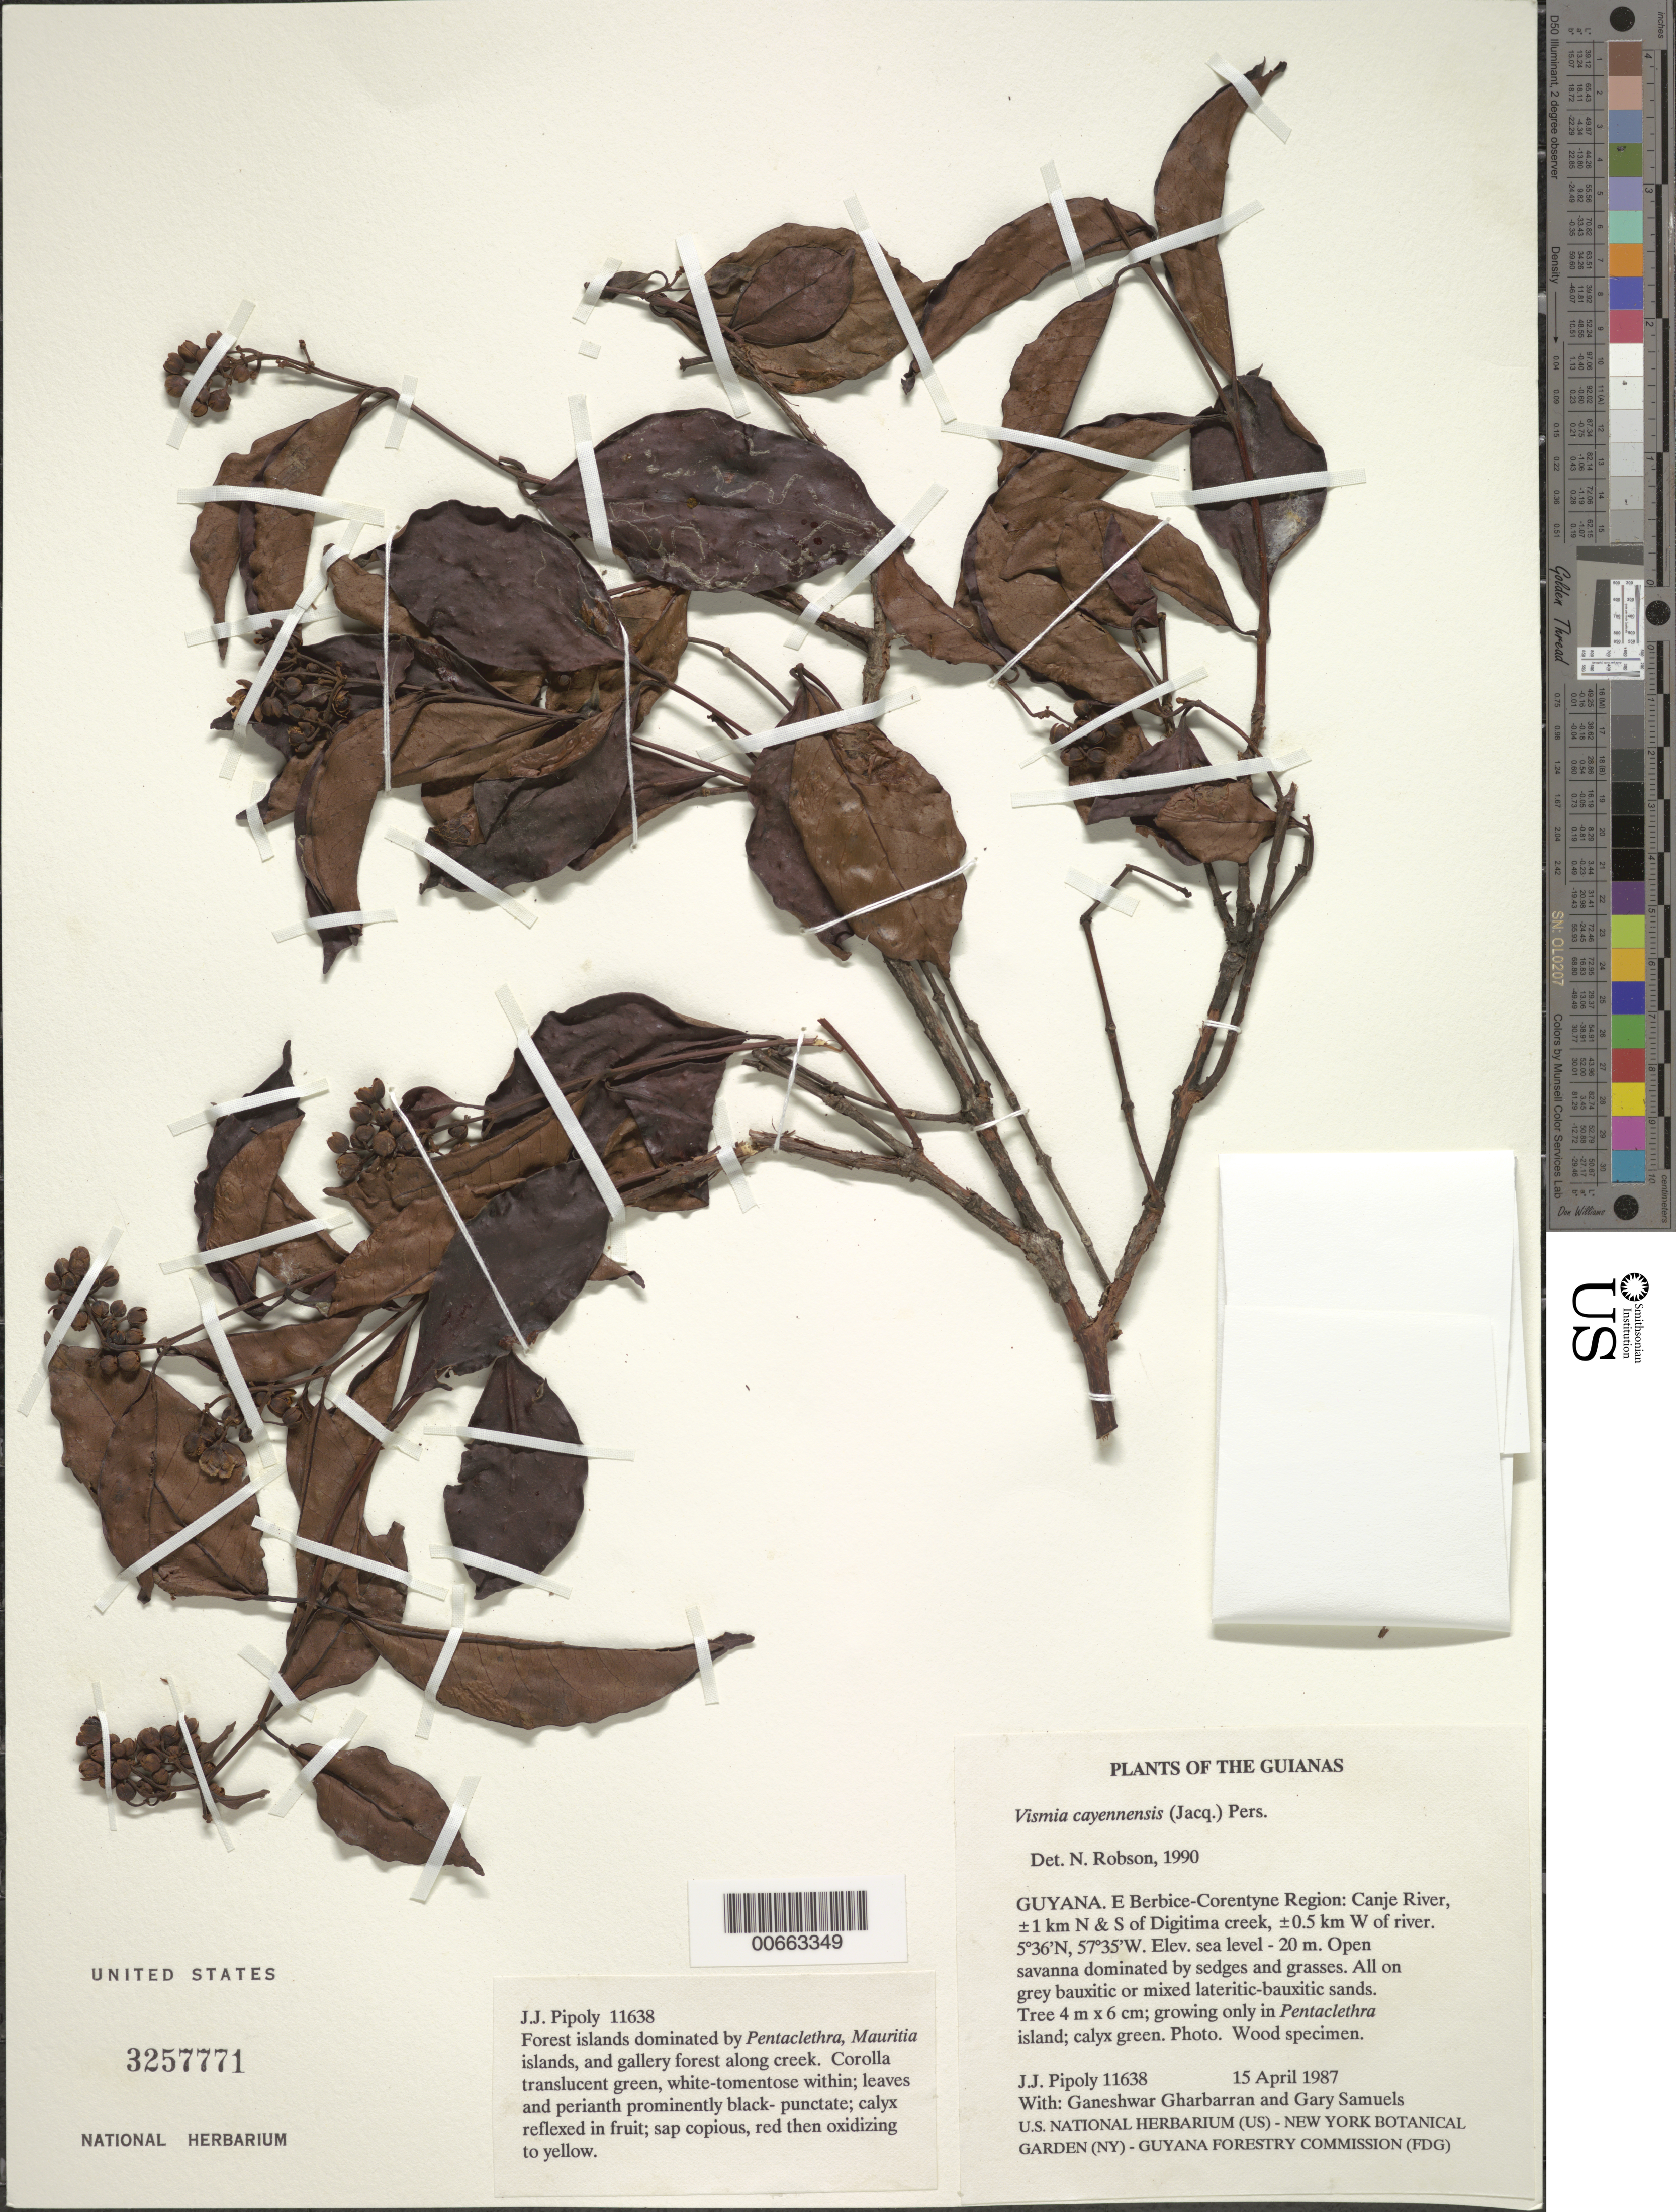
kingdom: Plantae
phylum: Tracheophyta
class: Magnoliopsida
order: Malpighiales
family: Hypericaceae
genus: Vismia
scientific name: Vismia cayennensis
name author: (Jacq.) Pers.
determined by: Robson, Norman K. B.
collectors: J. J. Pipoly, G. Gharbarran & G. Samuels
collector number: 11638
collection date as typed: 15 April 1987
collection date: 1987-04-15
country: Guyana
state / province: E. Berbice-Corentyne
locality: Canje River, ±1 km N & S of Digitima creek, ±0.5 km W of river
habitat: Open savanna dominated by sedges and grasses. All on grey bauxitic or mixed lateritic-bauxitic sands. Forest islands dominated by Pentaclethra, Mauritia islands, and gallery forest along creek.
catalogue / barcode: US 3257771